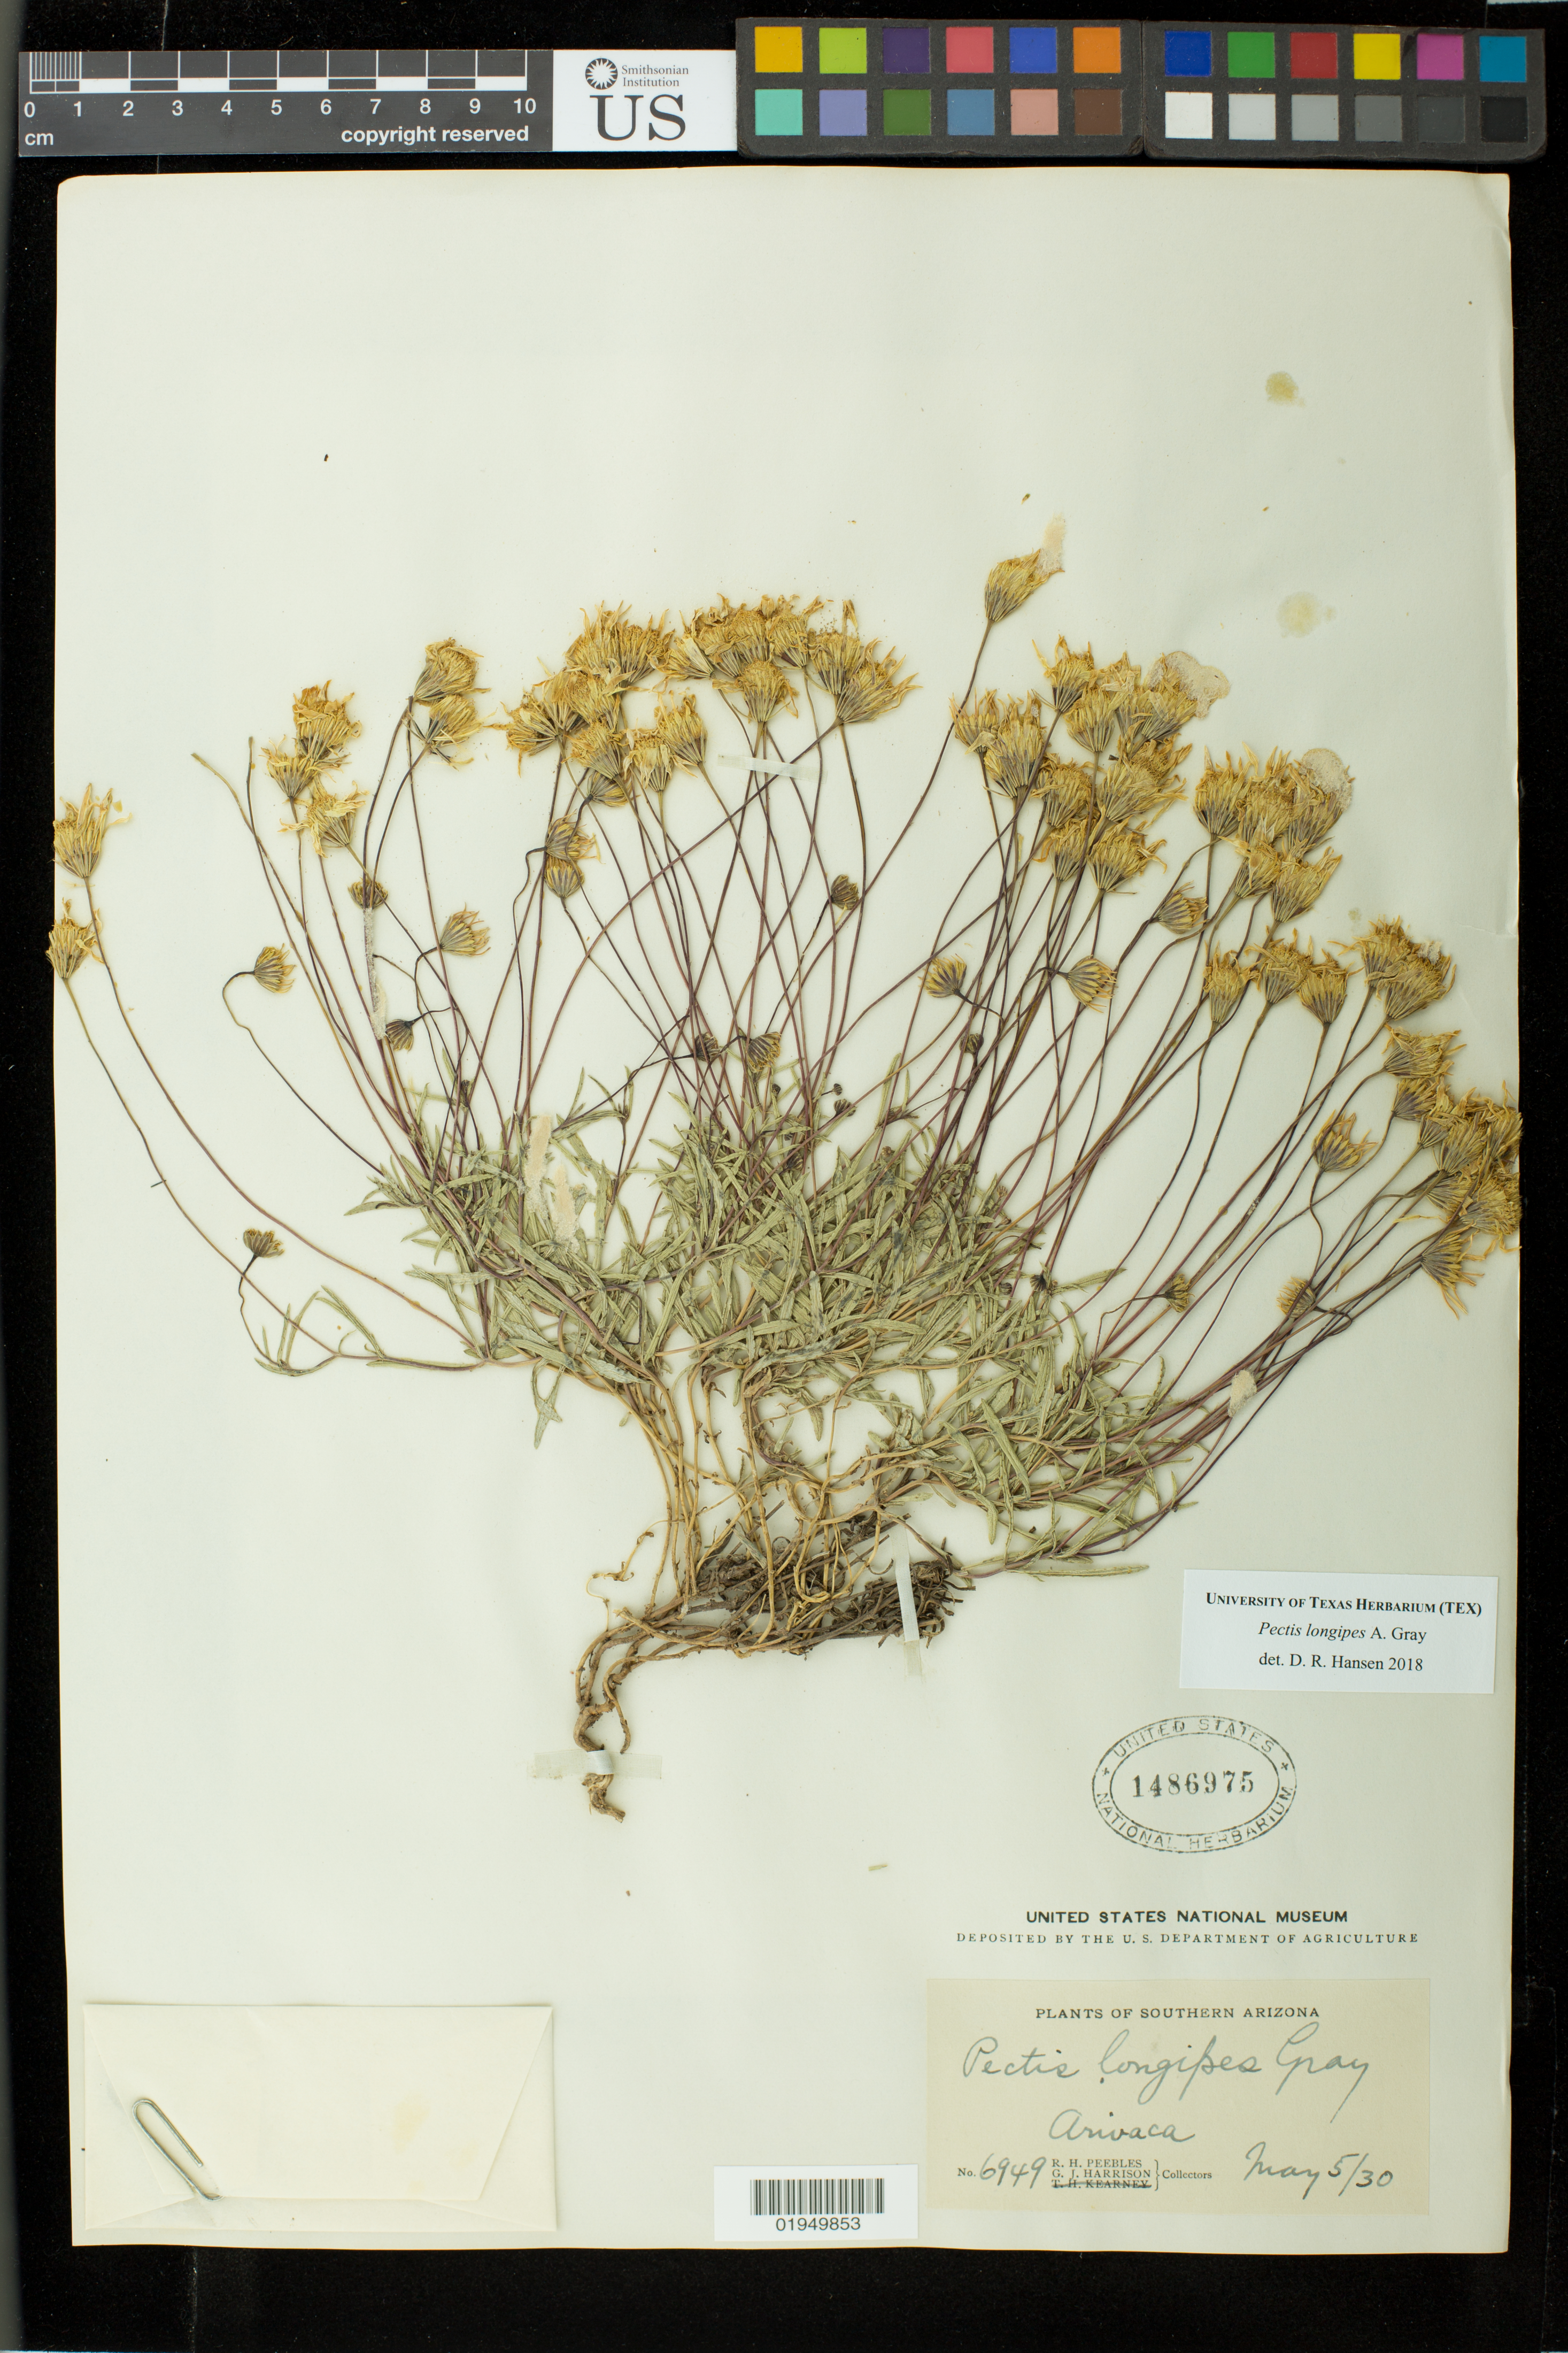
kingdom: Plantae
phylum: Tracheophyta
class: Magnoliopsida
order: Asterales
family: Asteraceae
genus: Pectis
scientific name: Pectis longipes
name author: A. Gray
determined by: Hansen, D. R.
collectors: R. H. Peebles & G. J. Harrison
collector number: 6949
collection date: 1930-05-05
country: United States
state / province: Arizona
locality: Arivaca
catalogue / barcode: US 1486975